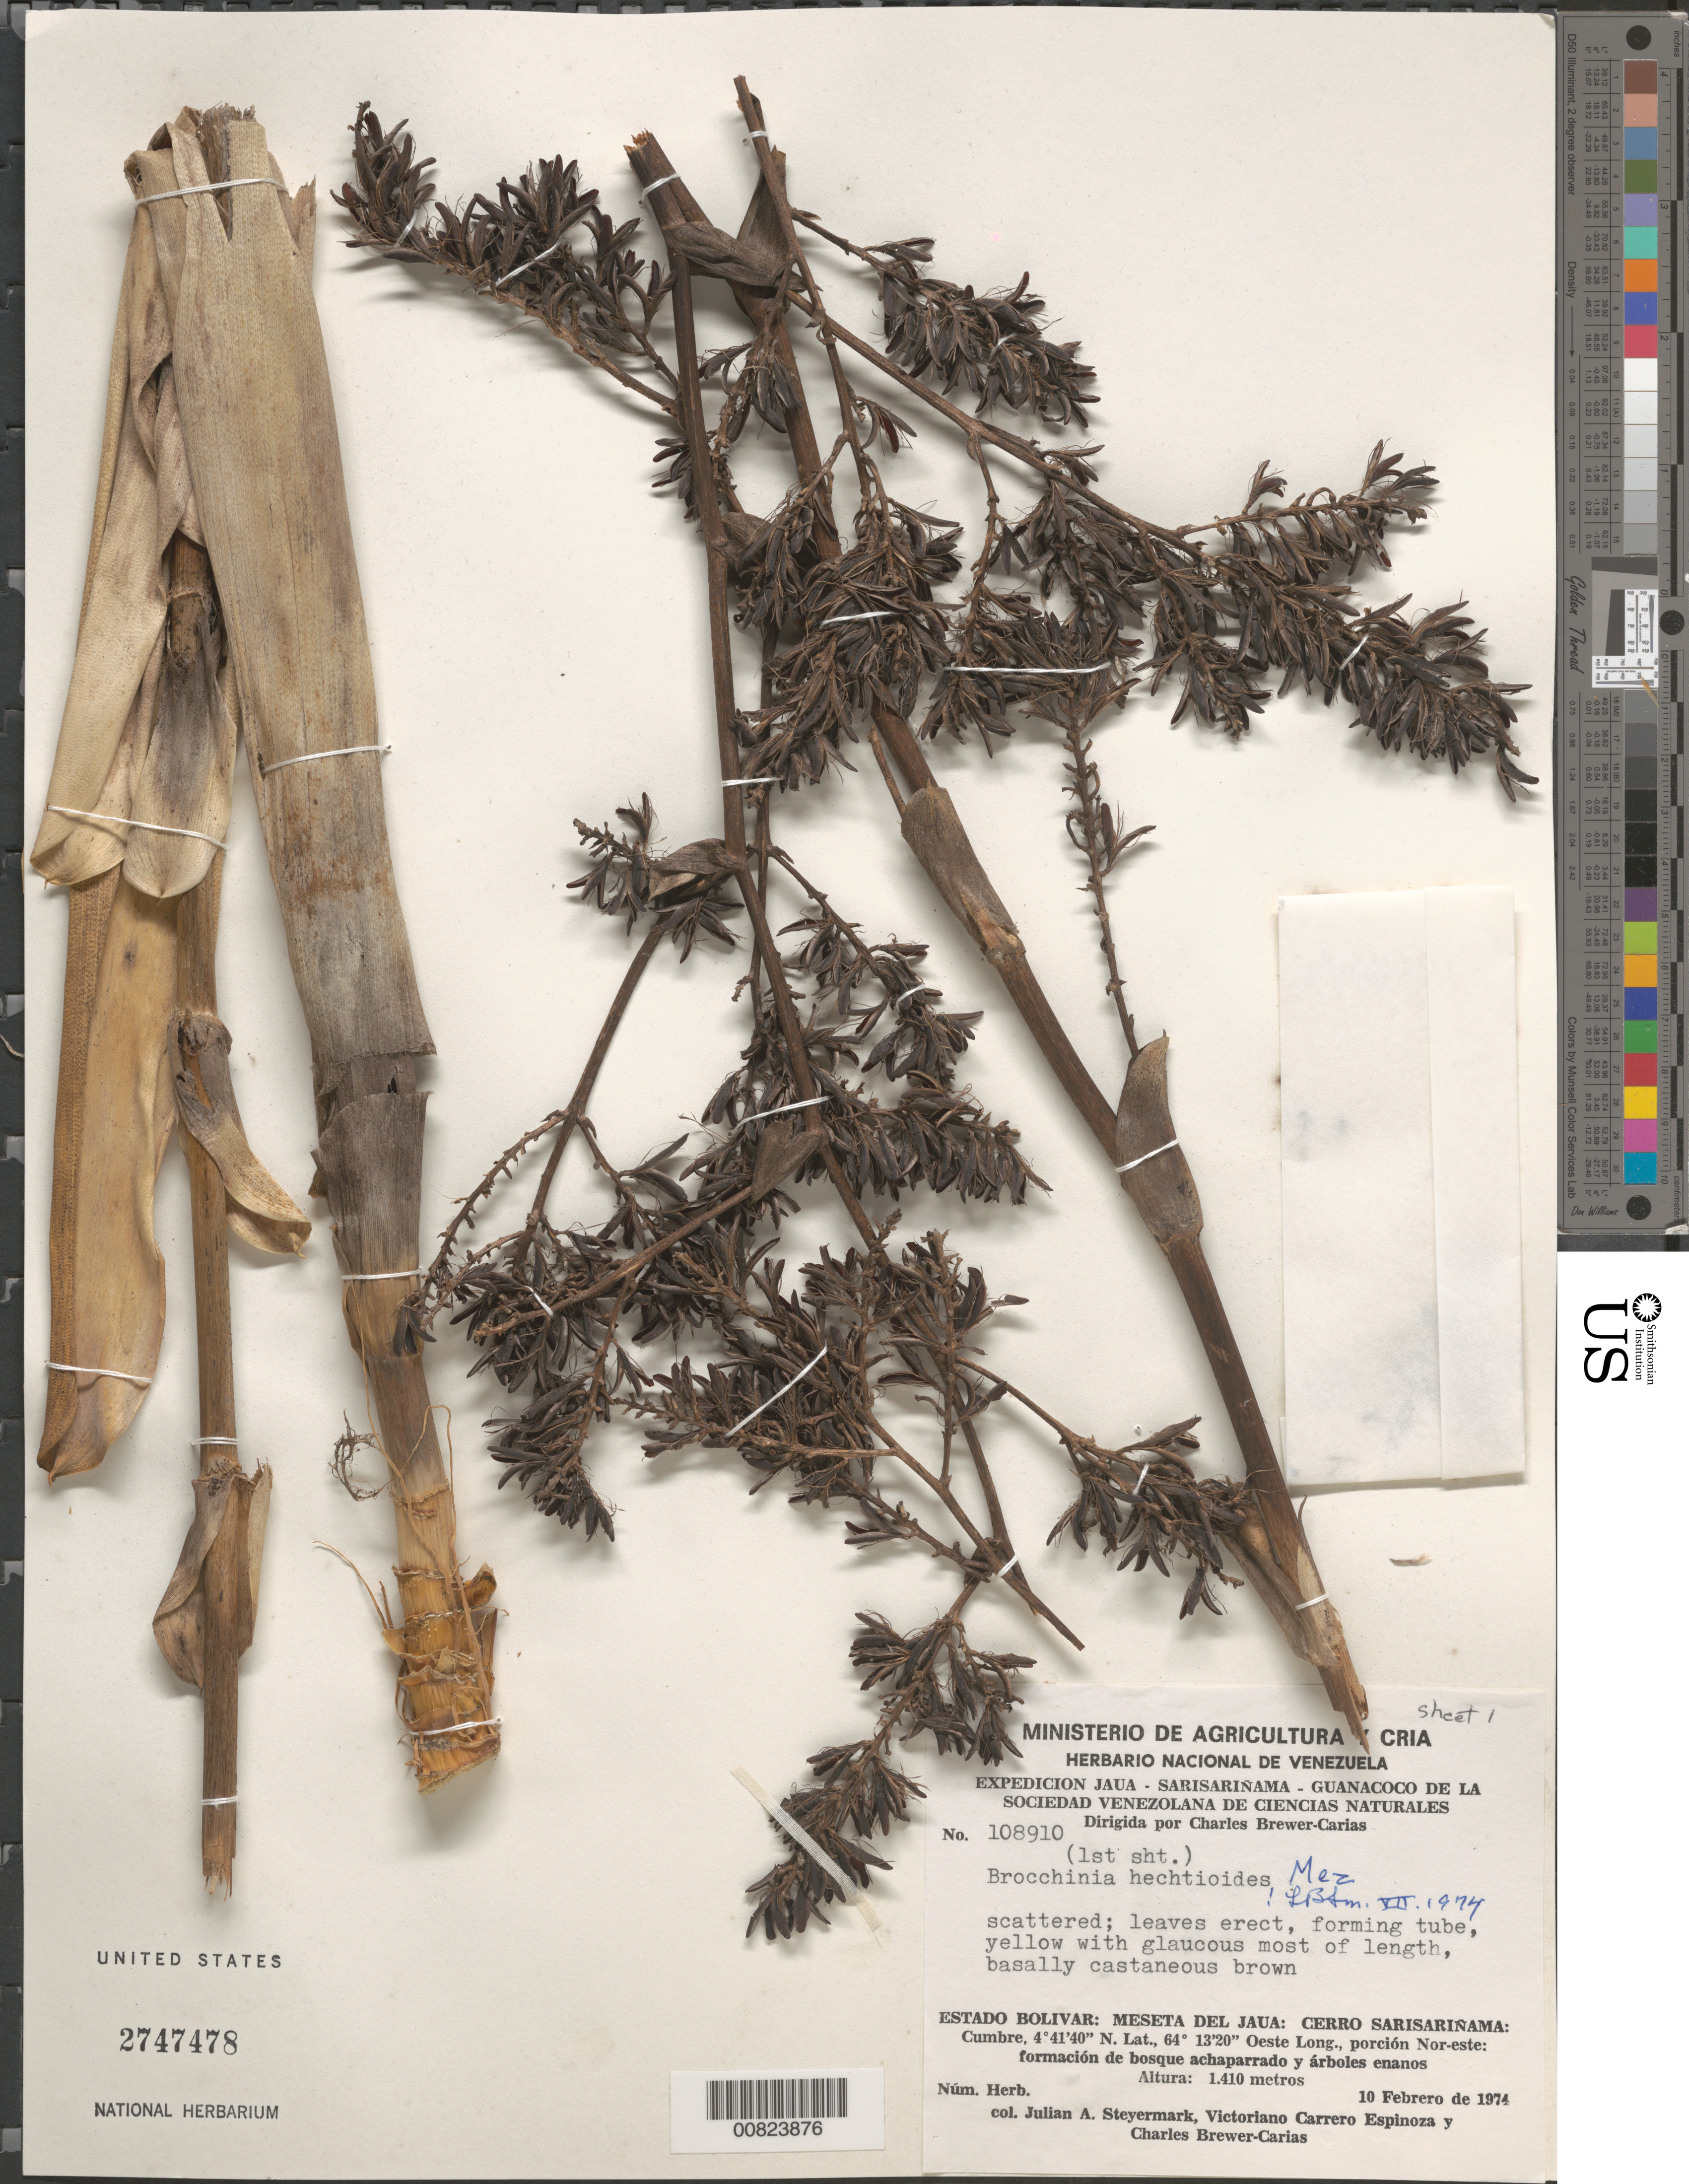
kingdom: Plantae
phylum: Tracheophyta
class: Liliopsida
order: Poales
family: Bromeliaceae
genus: Brocchinia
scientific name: Brocchinia hechtioides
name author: Mez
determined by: Smith, Lyman B., (US), NMNH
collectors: J. Steyermark, V. Carreño E. & C. Brewer-Carias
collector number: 108910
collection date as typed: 10-Feb-74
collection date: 1974-02-10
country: Venezuela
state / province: Bolívar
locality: Meseta del Jaua: Cerro Sarisariñama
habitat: Formación de bosque achaparrado y árboles enanos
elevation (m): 1410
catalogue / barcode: US 2747478